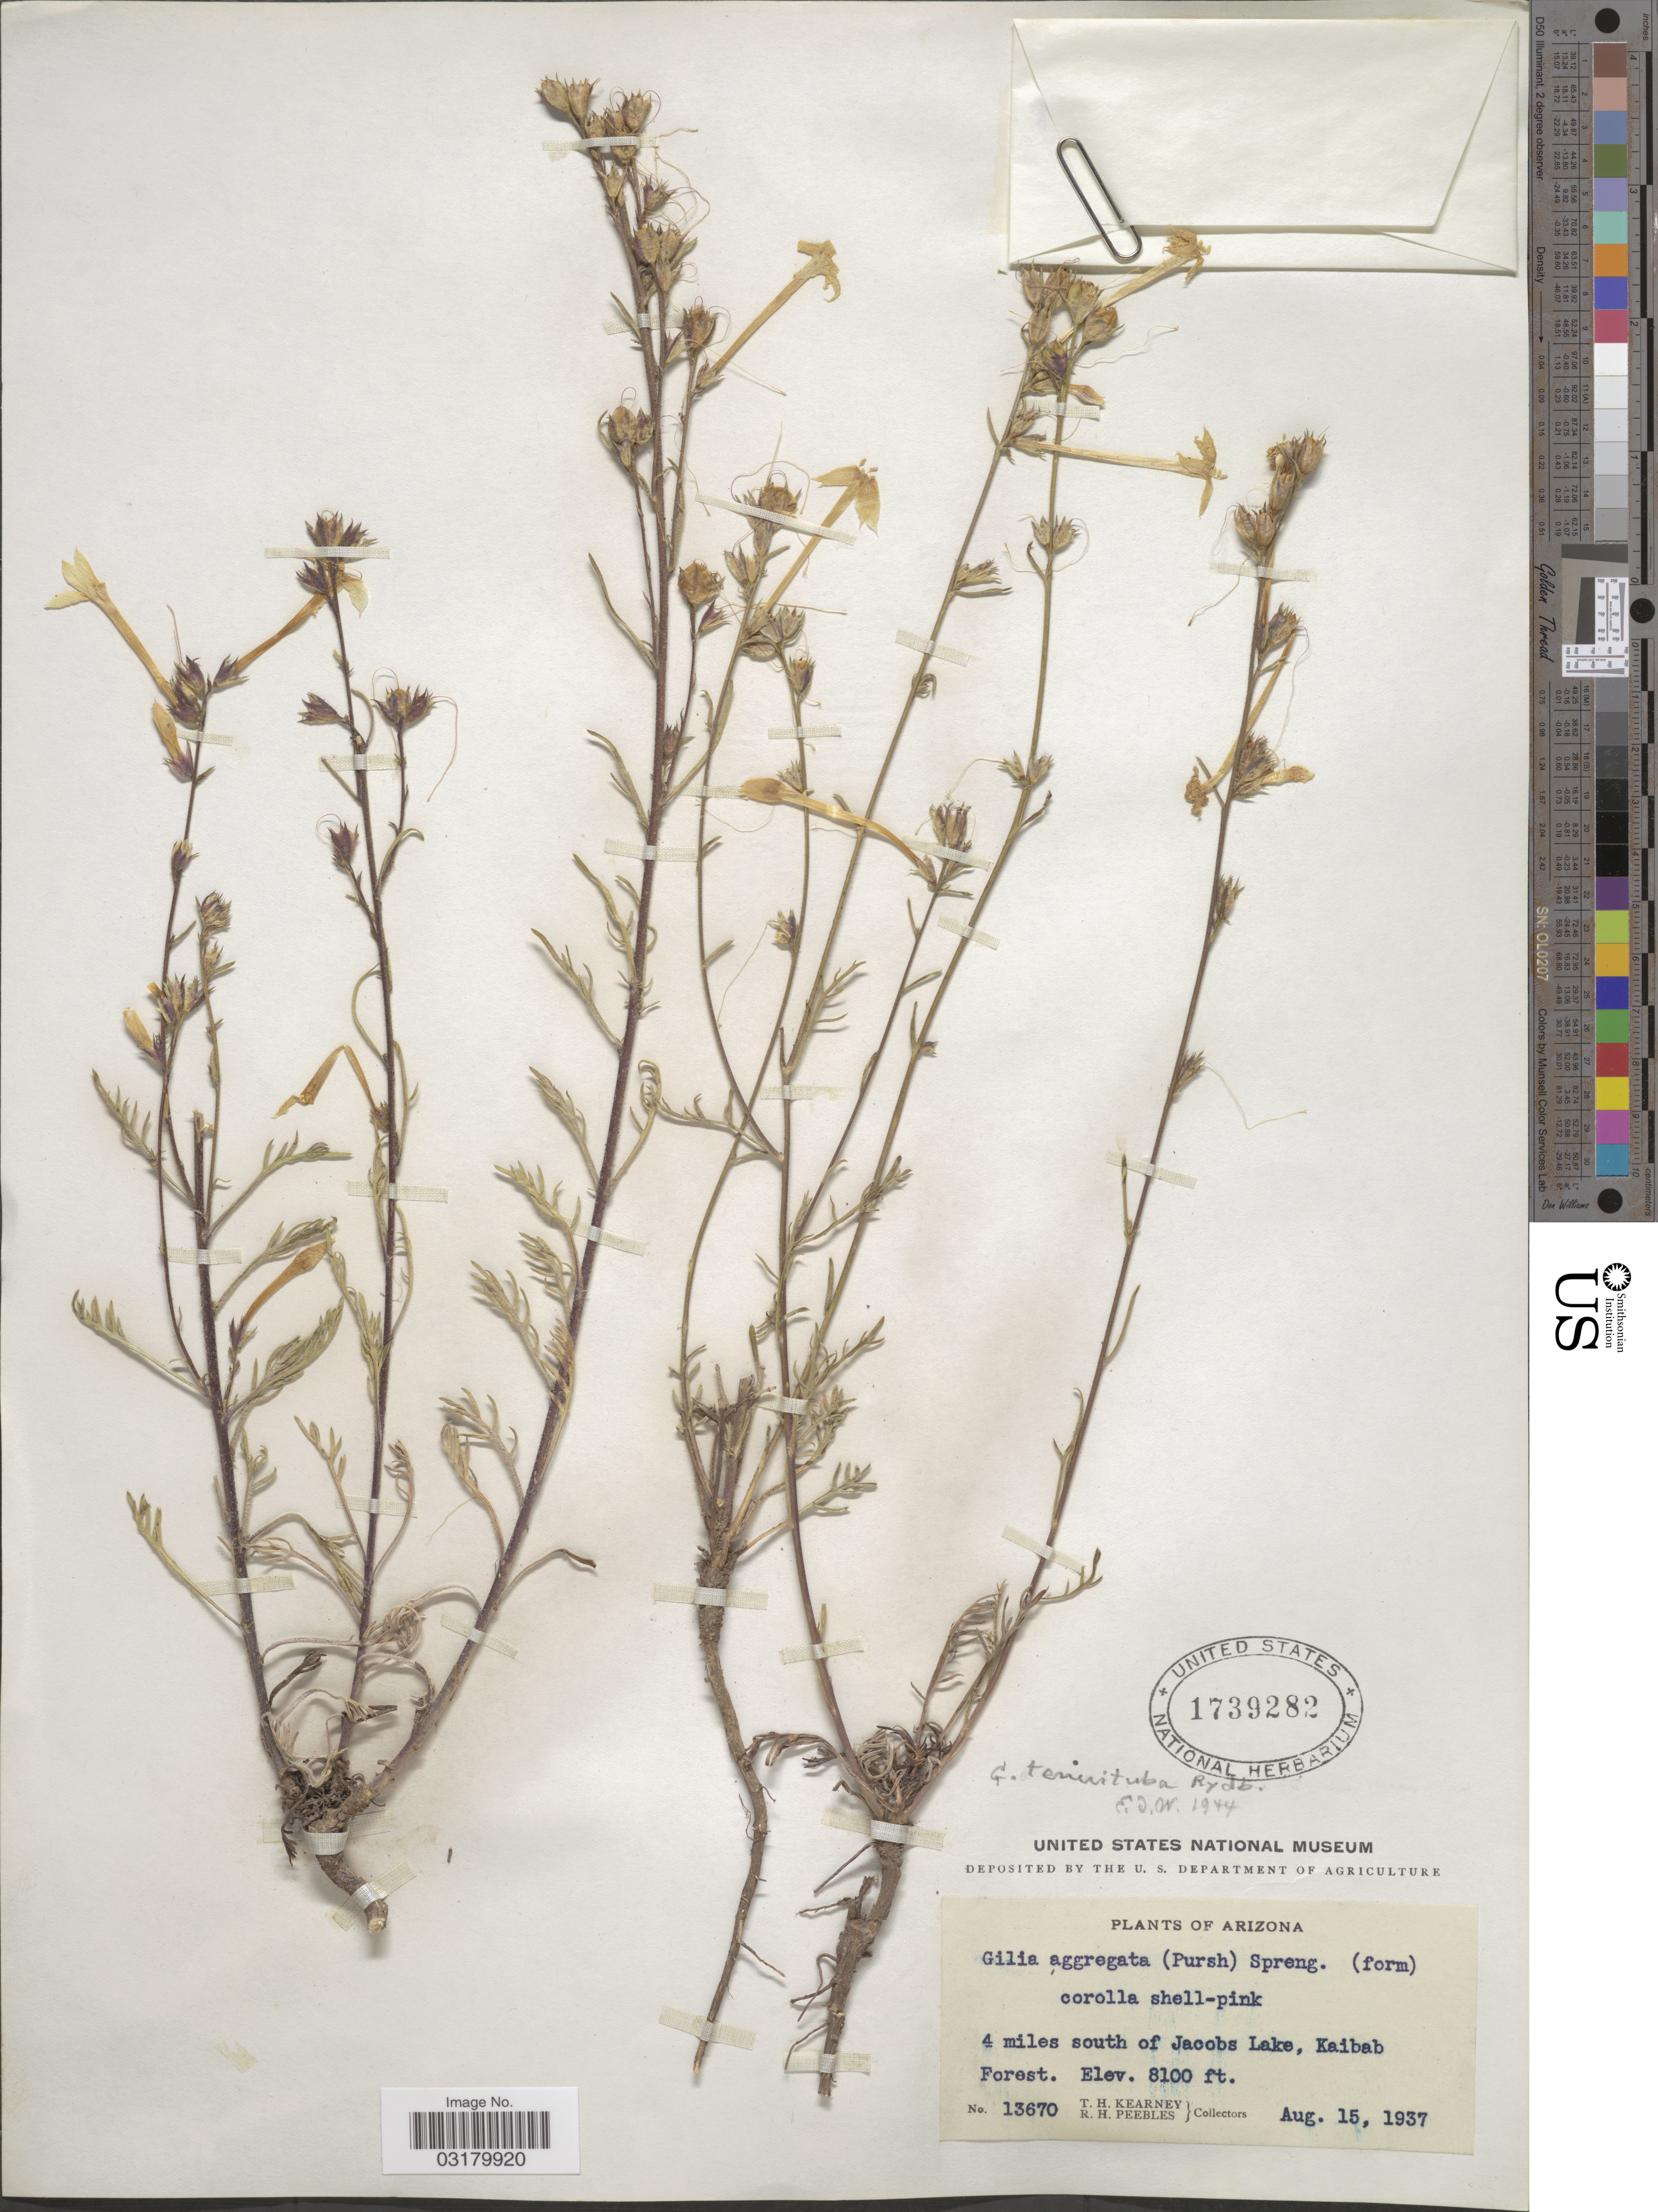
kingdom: Plantae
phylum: Tracheophyta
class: Magnoliopsida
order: Ericales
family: Polemoniaceae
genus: Ipomopsis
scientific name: Ipomopsis tenuituba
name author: (Rydb.) V.E. Grant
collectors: T. H. Kearney & R. H. Peebles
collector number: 13670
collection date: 1937-08-15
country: United States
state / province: Arizona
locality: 4 miles south of Jacobs Lake, Kaibab Forest.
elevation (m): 2469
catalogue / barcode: US 1739282